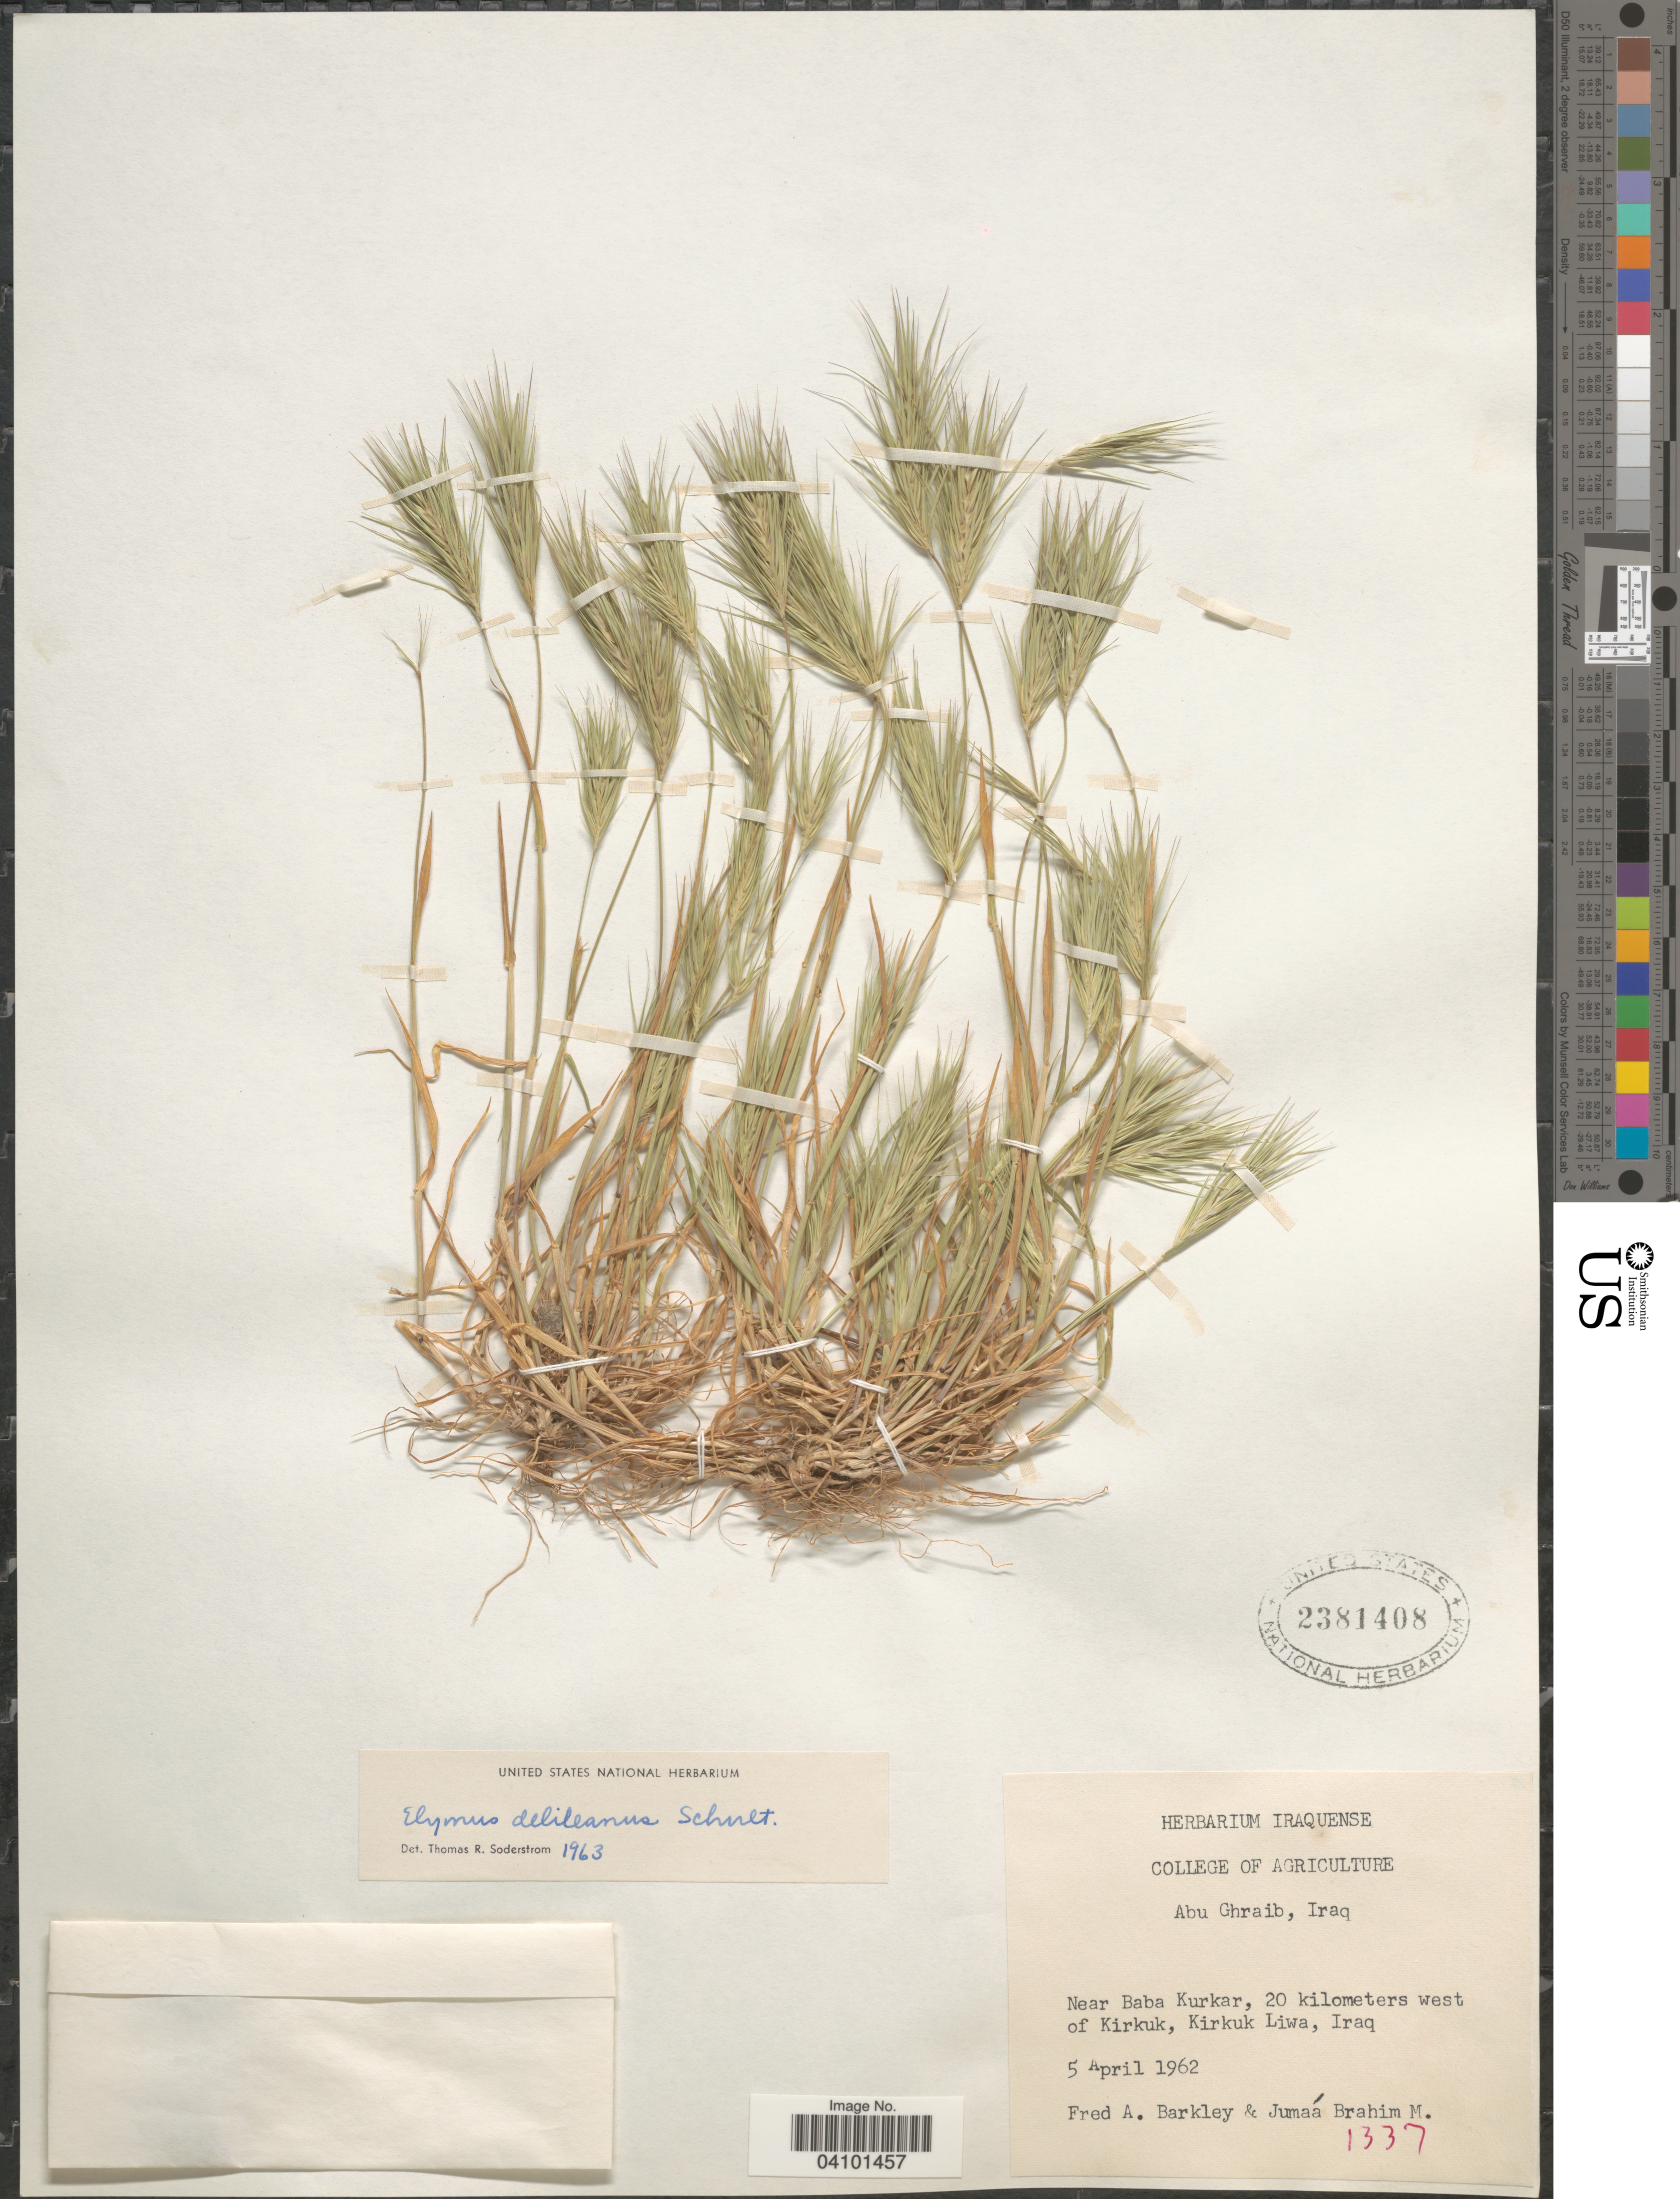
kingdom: Plantae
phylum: Tracheophyta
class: Liliopsida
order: Poales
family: Poaceae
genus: Crithopsis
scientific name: Crithopsis delileana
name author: (Schult.) Roshev.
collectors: F. A. Barkley & Brahim M., J.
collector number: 1337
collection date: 1962-04-05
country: Iraq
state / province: Kirkūk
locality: Near Baba Kurkar, 20 kilometers west of Kirkuk, Kirkuk Liwa.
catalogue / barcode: US 2381408